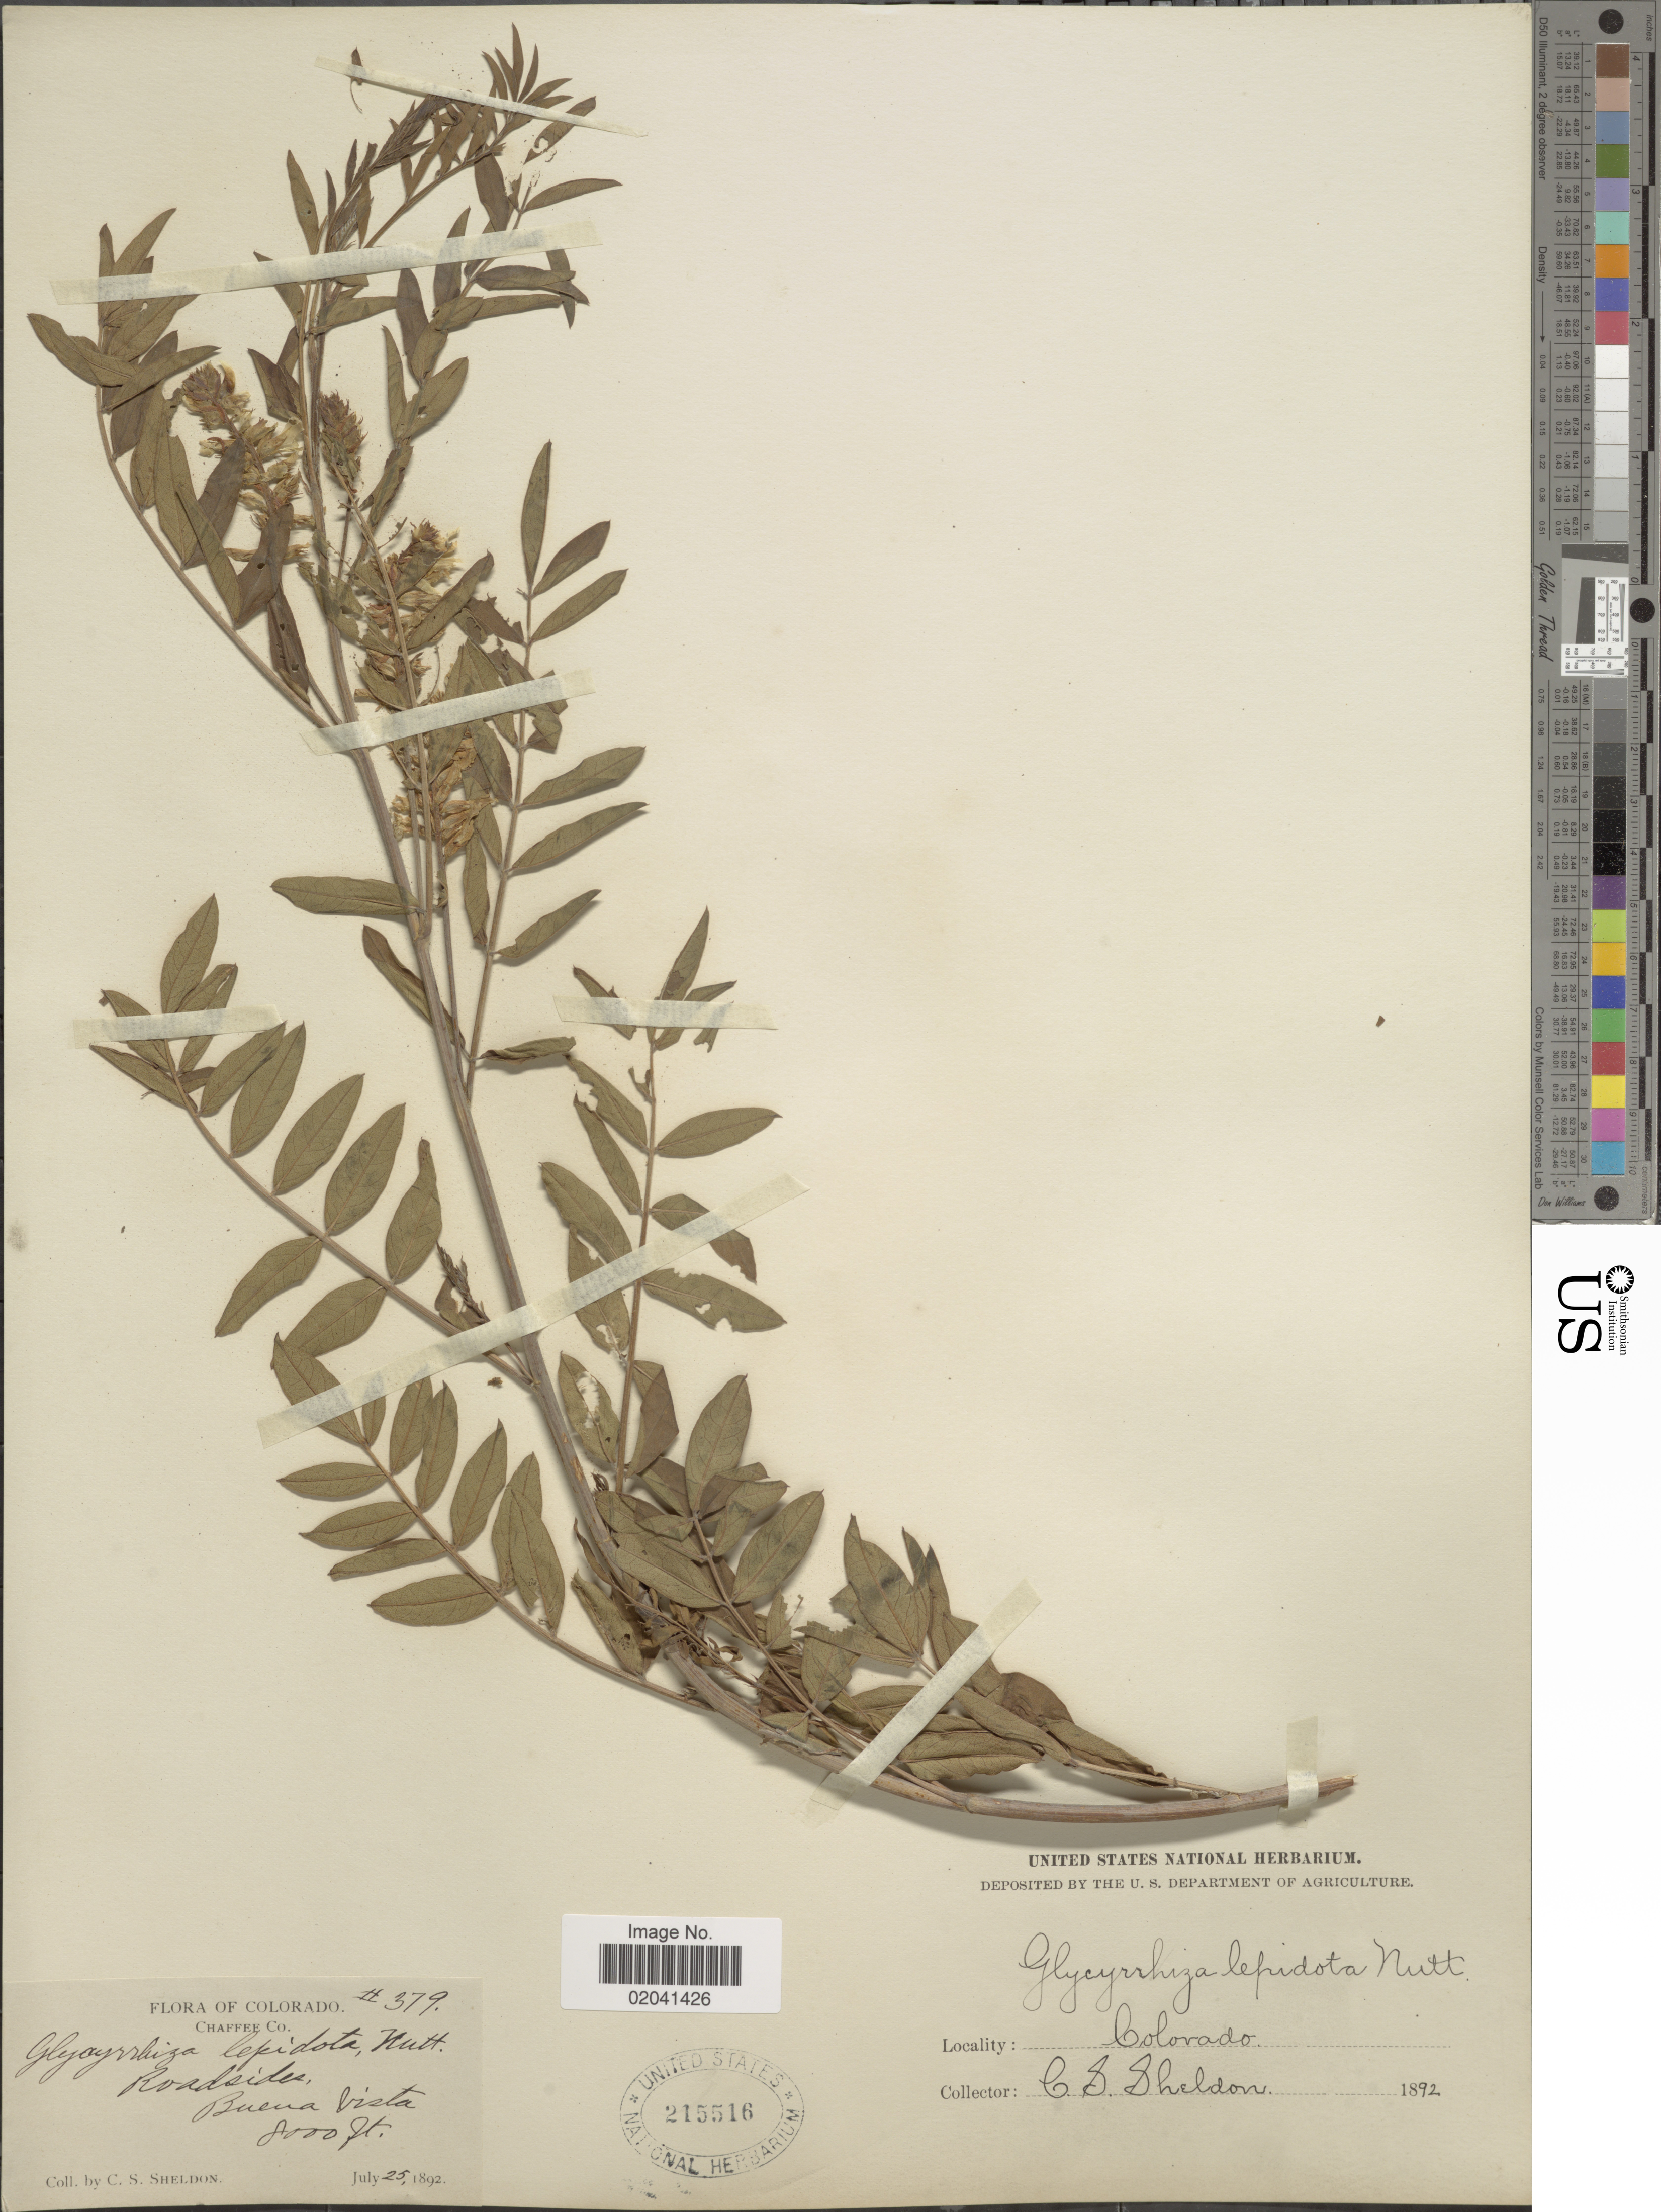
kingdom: Plantae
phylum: Tracheophyta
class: Magnoliopsida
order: Fabales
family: Fabaceae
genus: Glycyrrhiza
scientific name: Glycyrrhiza lepidota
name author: Pursh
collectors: C. S. Sheldon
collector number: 379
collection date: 1892-07-25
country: United States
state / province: Colorado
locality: Chaffee Co. Buena Vista.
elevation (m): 2438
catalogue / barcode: US 215516